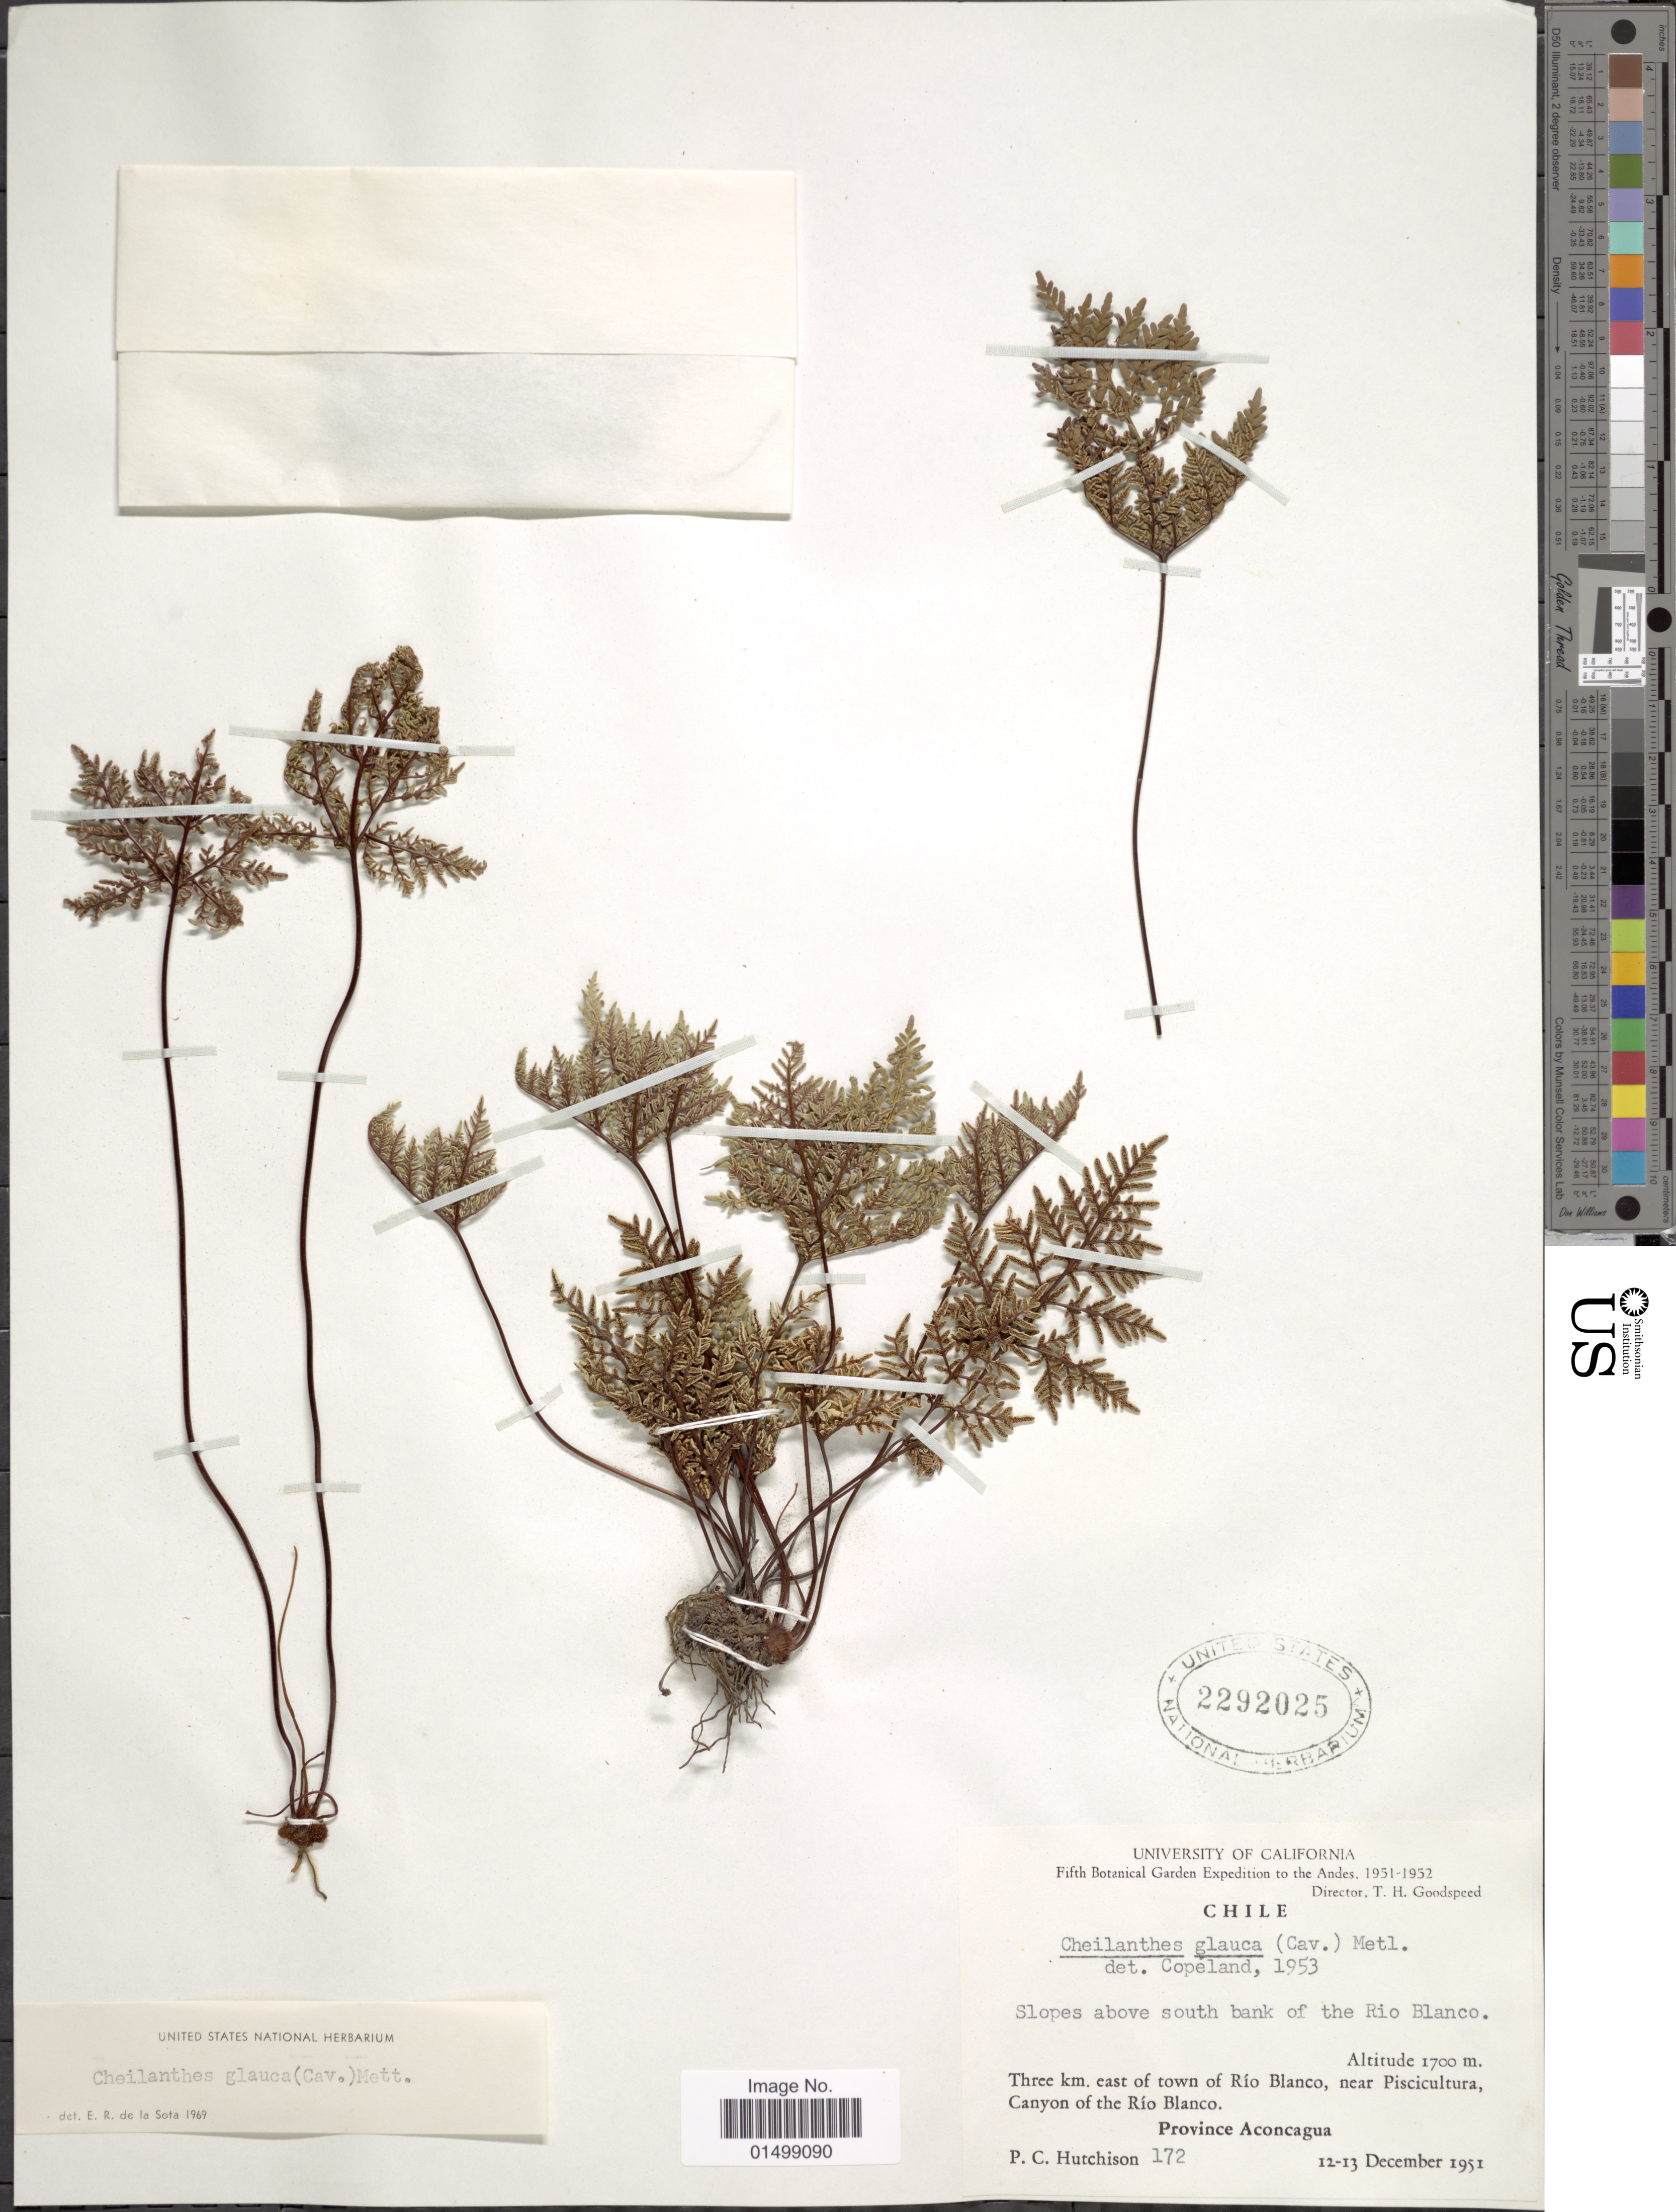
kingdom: Plantae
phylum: Tracheophyta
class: Polypodiopsida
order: Polypodiales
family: Pteridaceae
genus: Cheilanthes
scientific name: Cheilanthes glauca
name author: (Cav.) Mett.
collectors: P. C. Hutchison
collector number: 172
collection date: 1951-12-12/1951-12-13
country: Chile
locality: Three km. east of town of Rio Blanco, near Piscicultura, Canyon of the Rio Blanco. Province Aconcagua.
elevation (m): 1700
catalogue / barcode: US 2292025